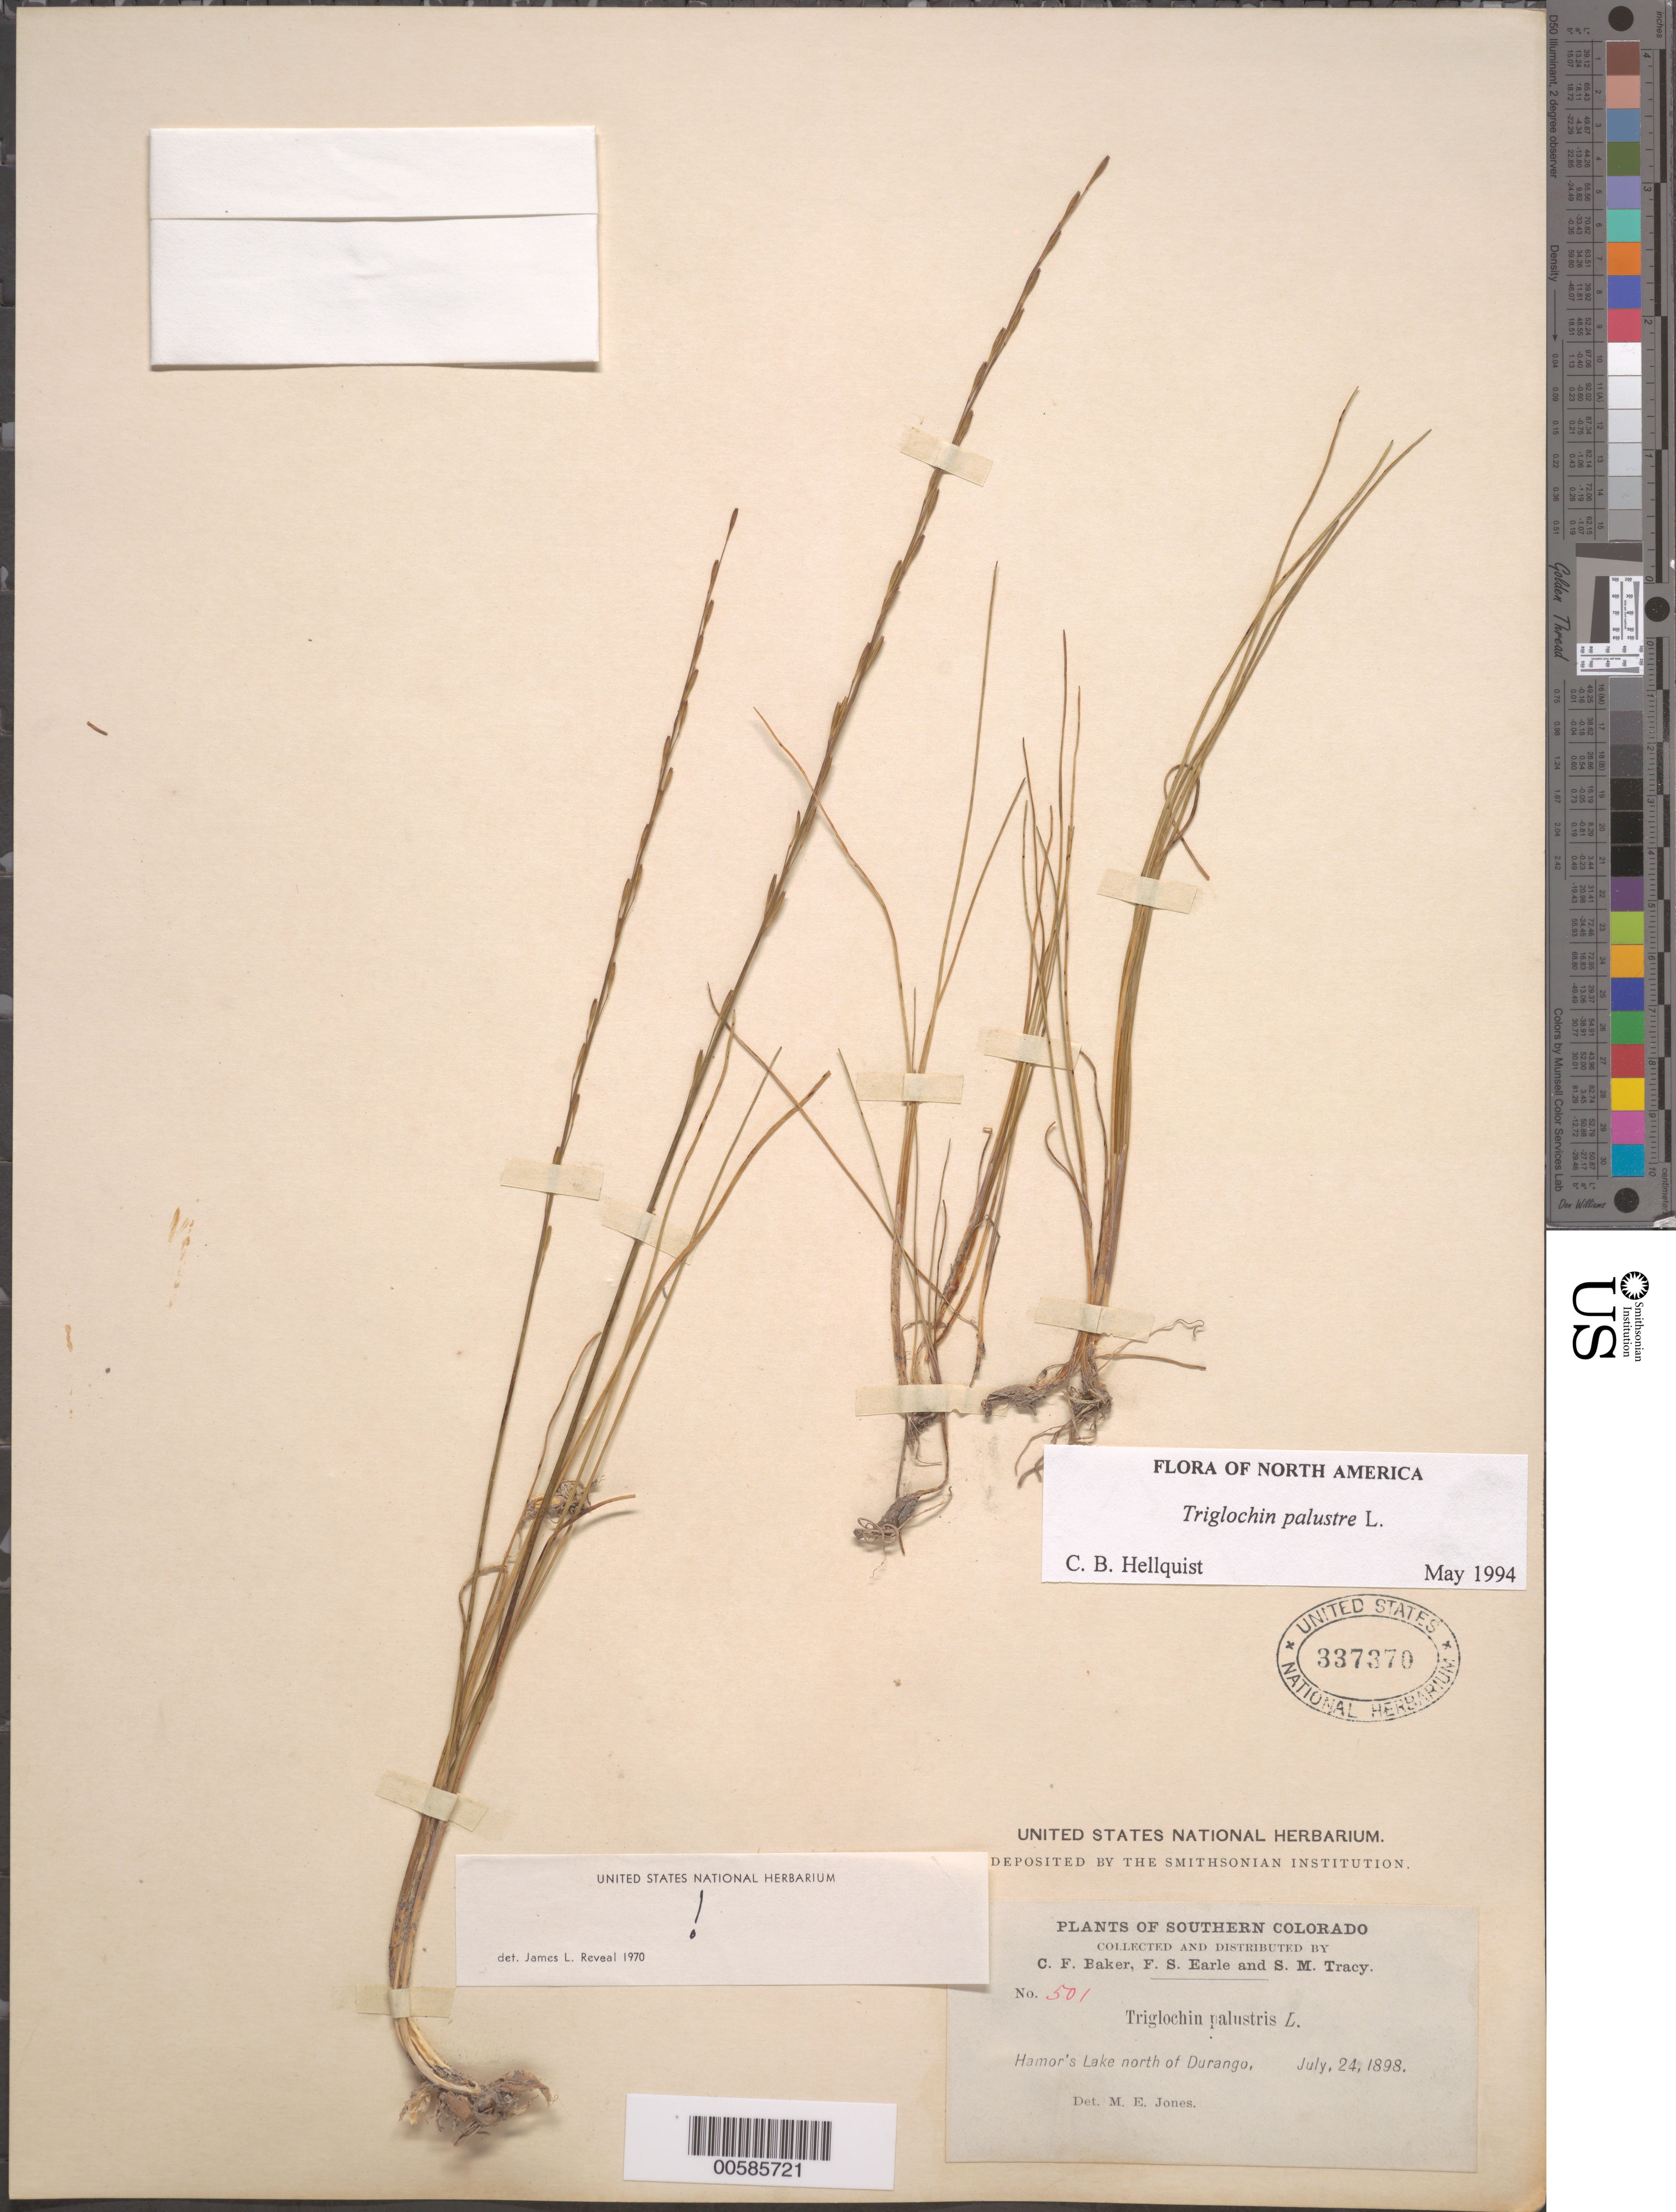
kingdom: Plantae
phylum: Tracheophyta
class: Liliopsida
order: Alismatales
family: Juncaginaceae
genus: Triglochin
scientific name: Triglochin palustris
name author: L.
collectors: C. F. Baker, F. S. Earle & S. M. Tracy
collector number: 501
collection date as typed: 24 Jul 1898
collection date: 1898-07-24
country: United States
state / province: Colorado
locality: Hamor's Lake, N of Durango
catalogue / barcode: US 337370